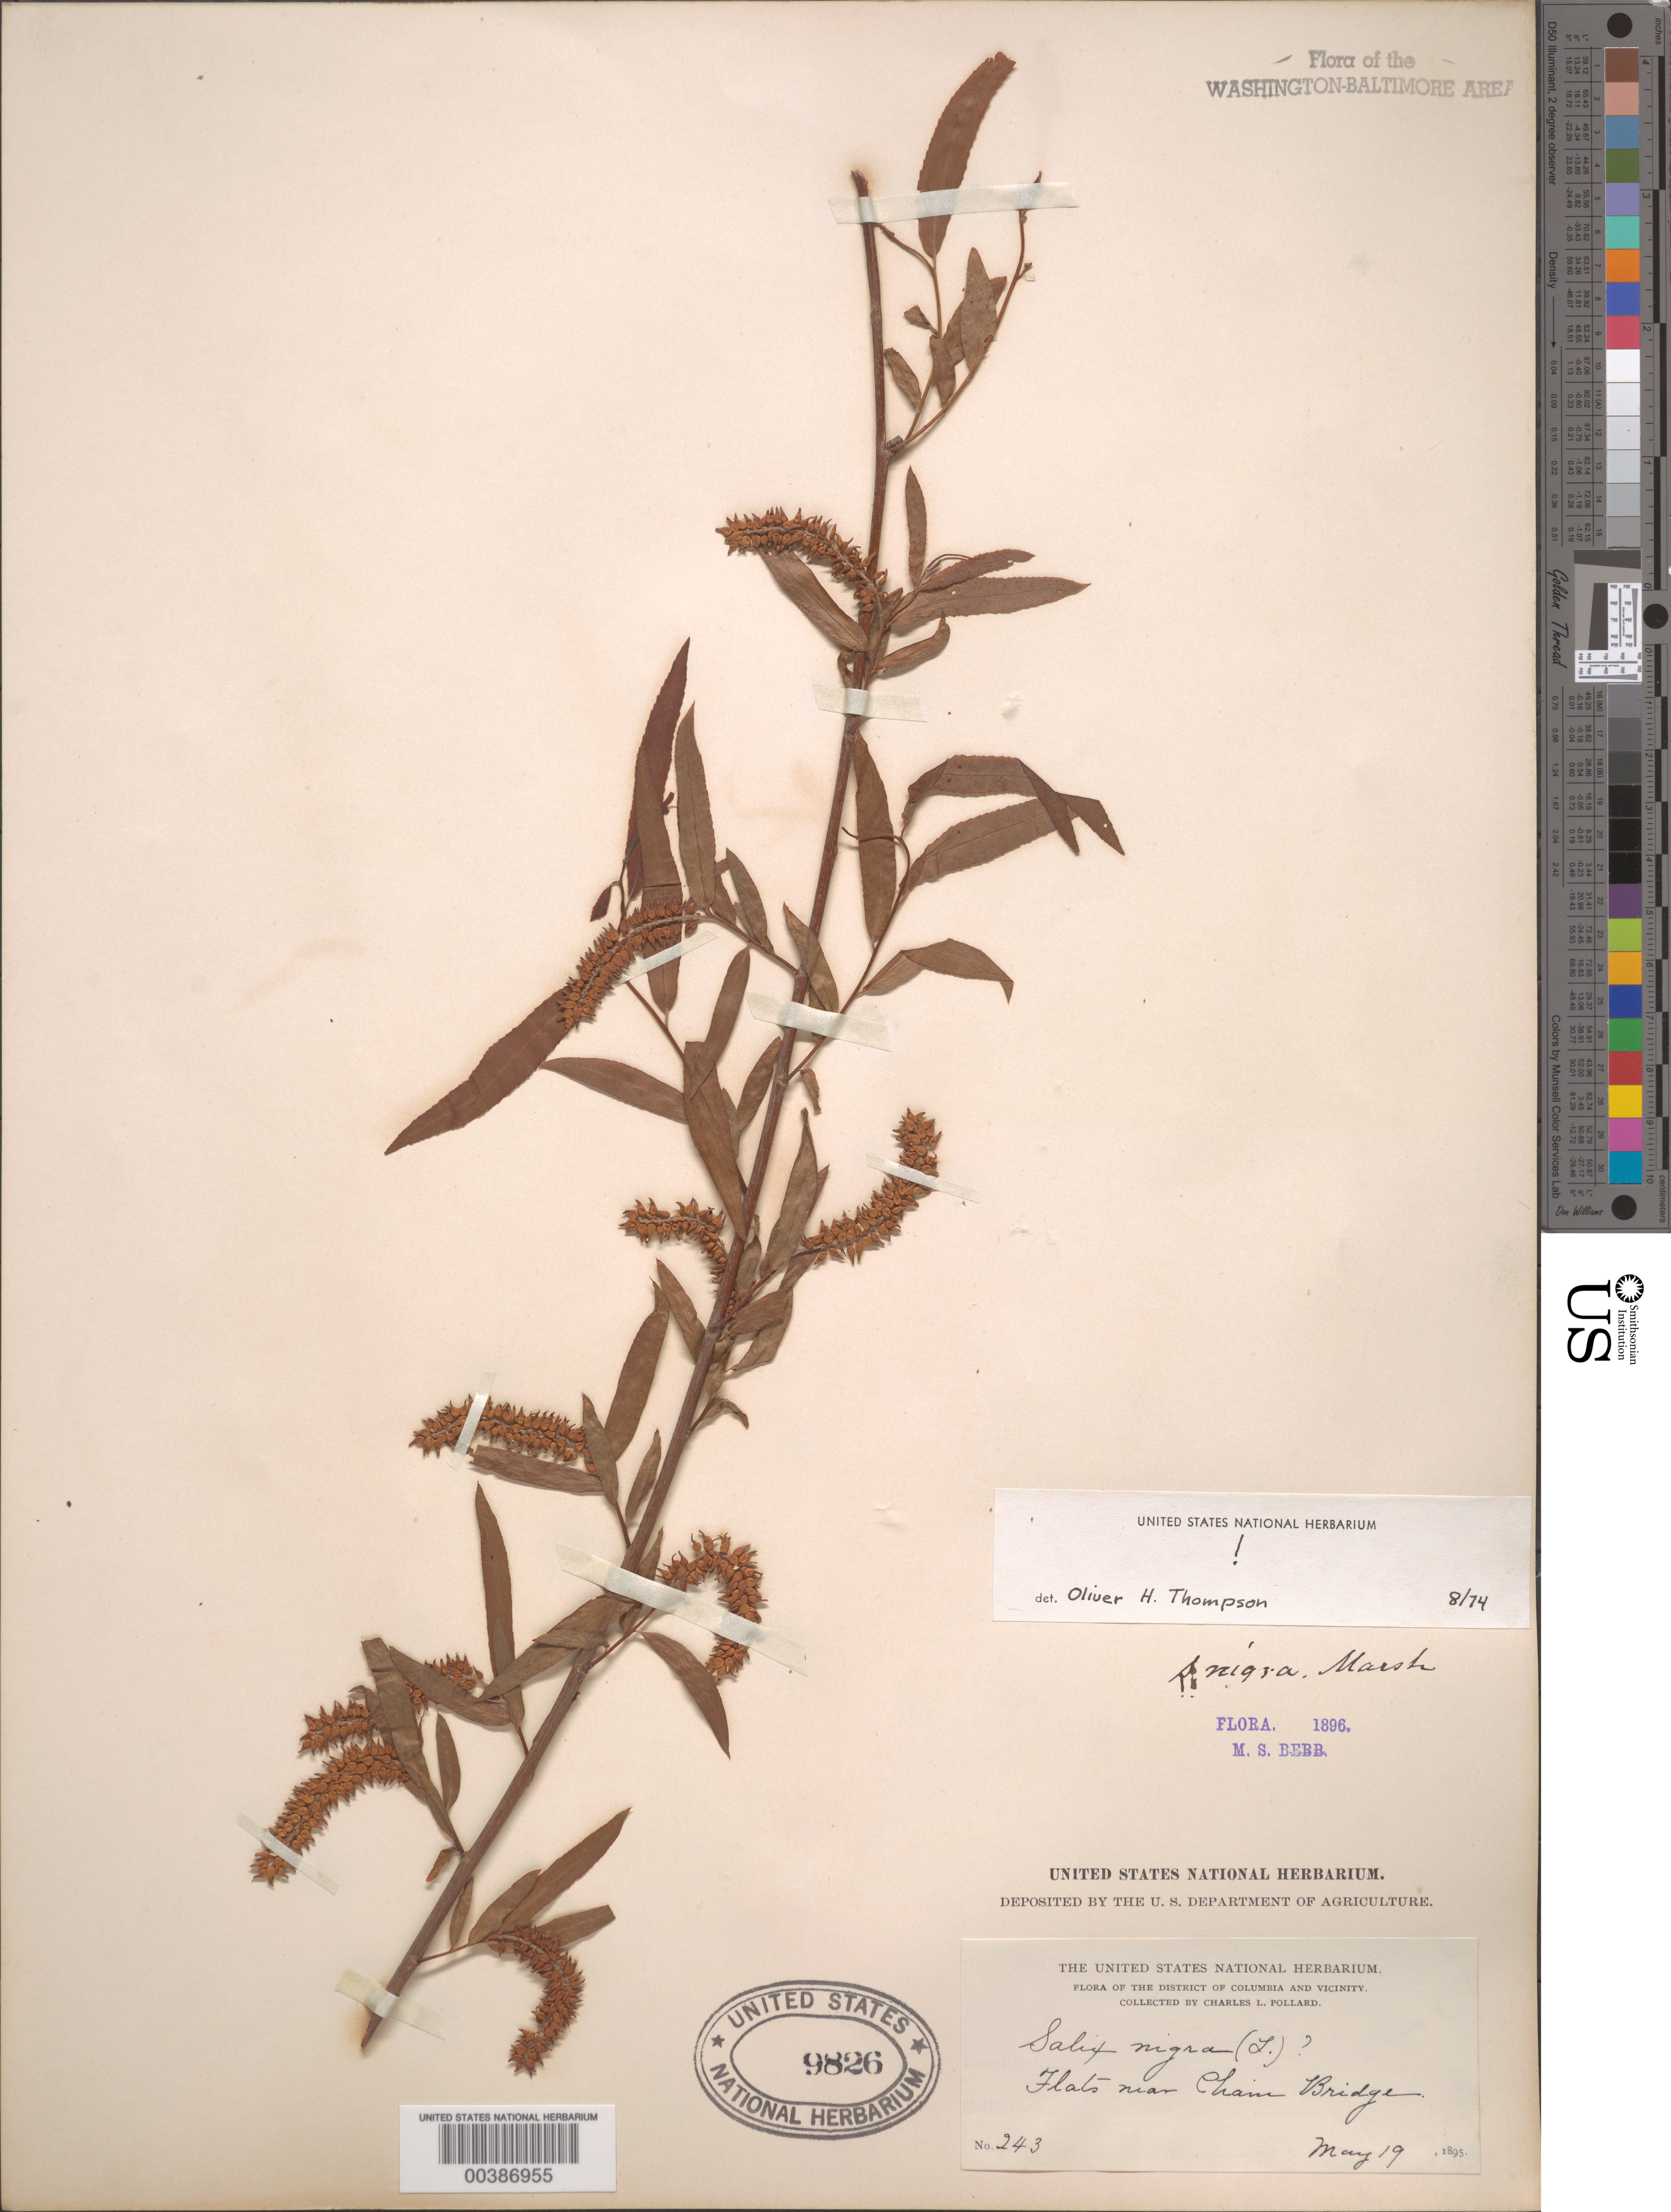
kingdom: Plantae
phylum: Tracheophyta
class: Magnoliopsida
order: Malpighiales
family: Salicaceae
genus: Salix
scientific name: Salix nigra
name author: Marshall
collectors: C. L. Pollard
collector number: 243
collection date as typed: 19 May 1895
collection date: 1895-05-19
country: United States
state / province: District of Columbia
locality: Flats near Chain Bridge C. and O. Canal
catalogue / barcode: US 9826